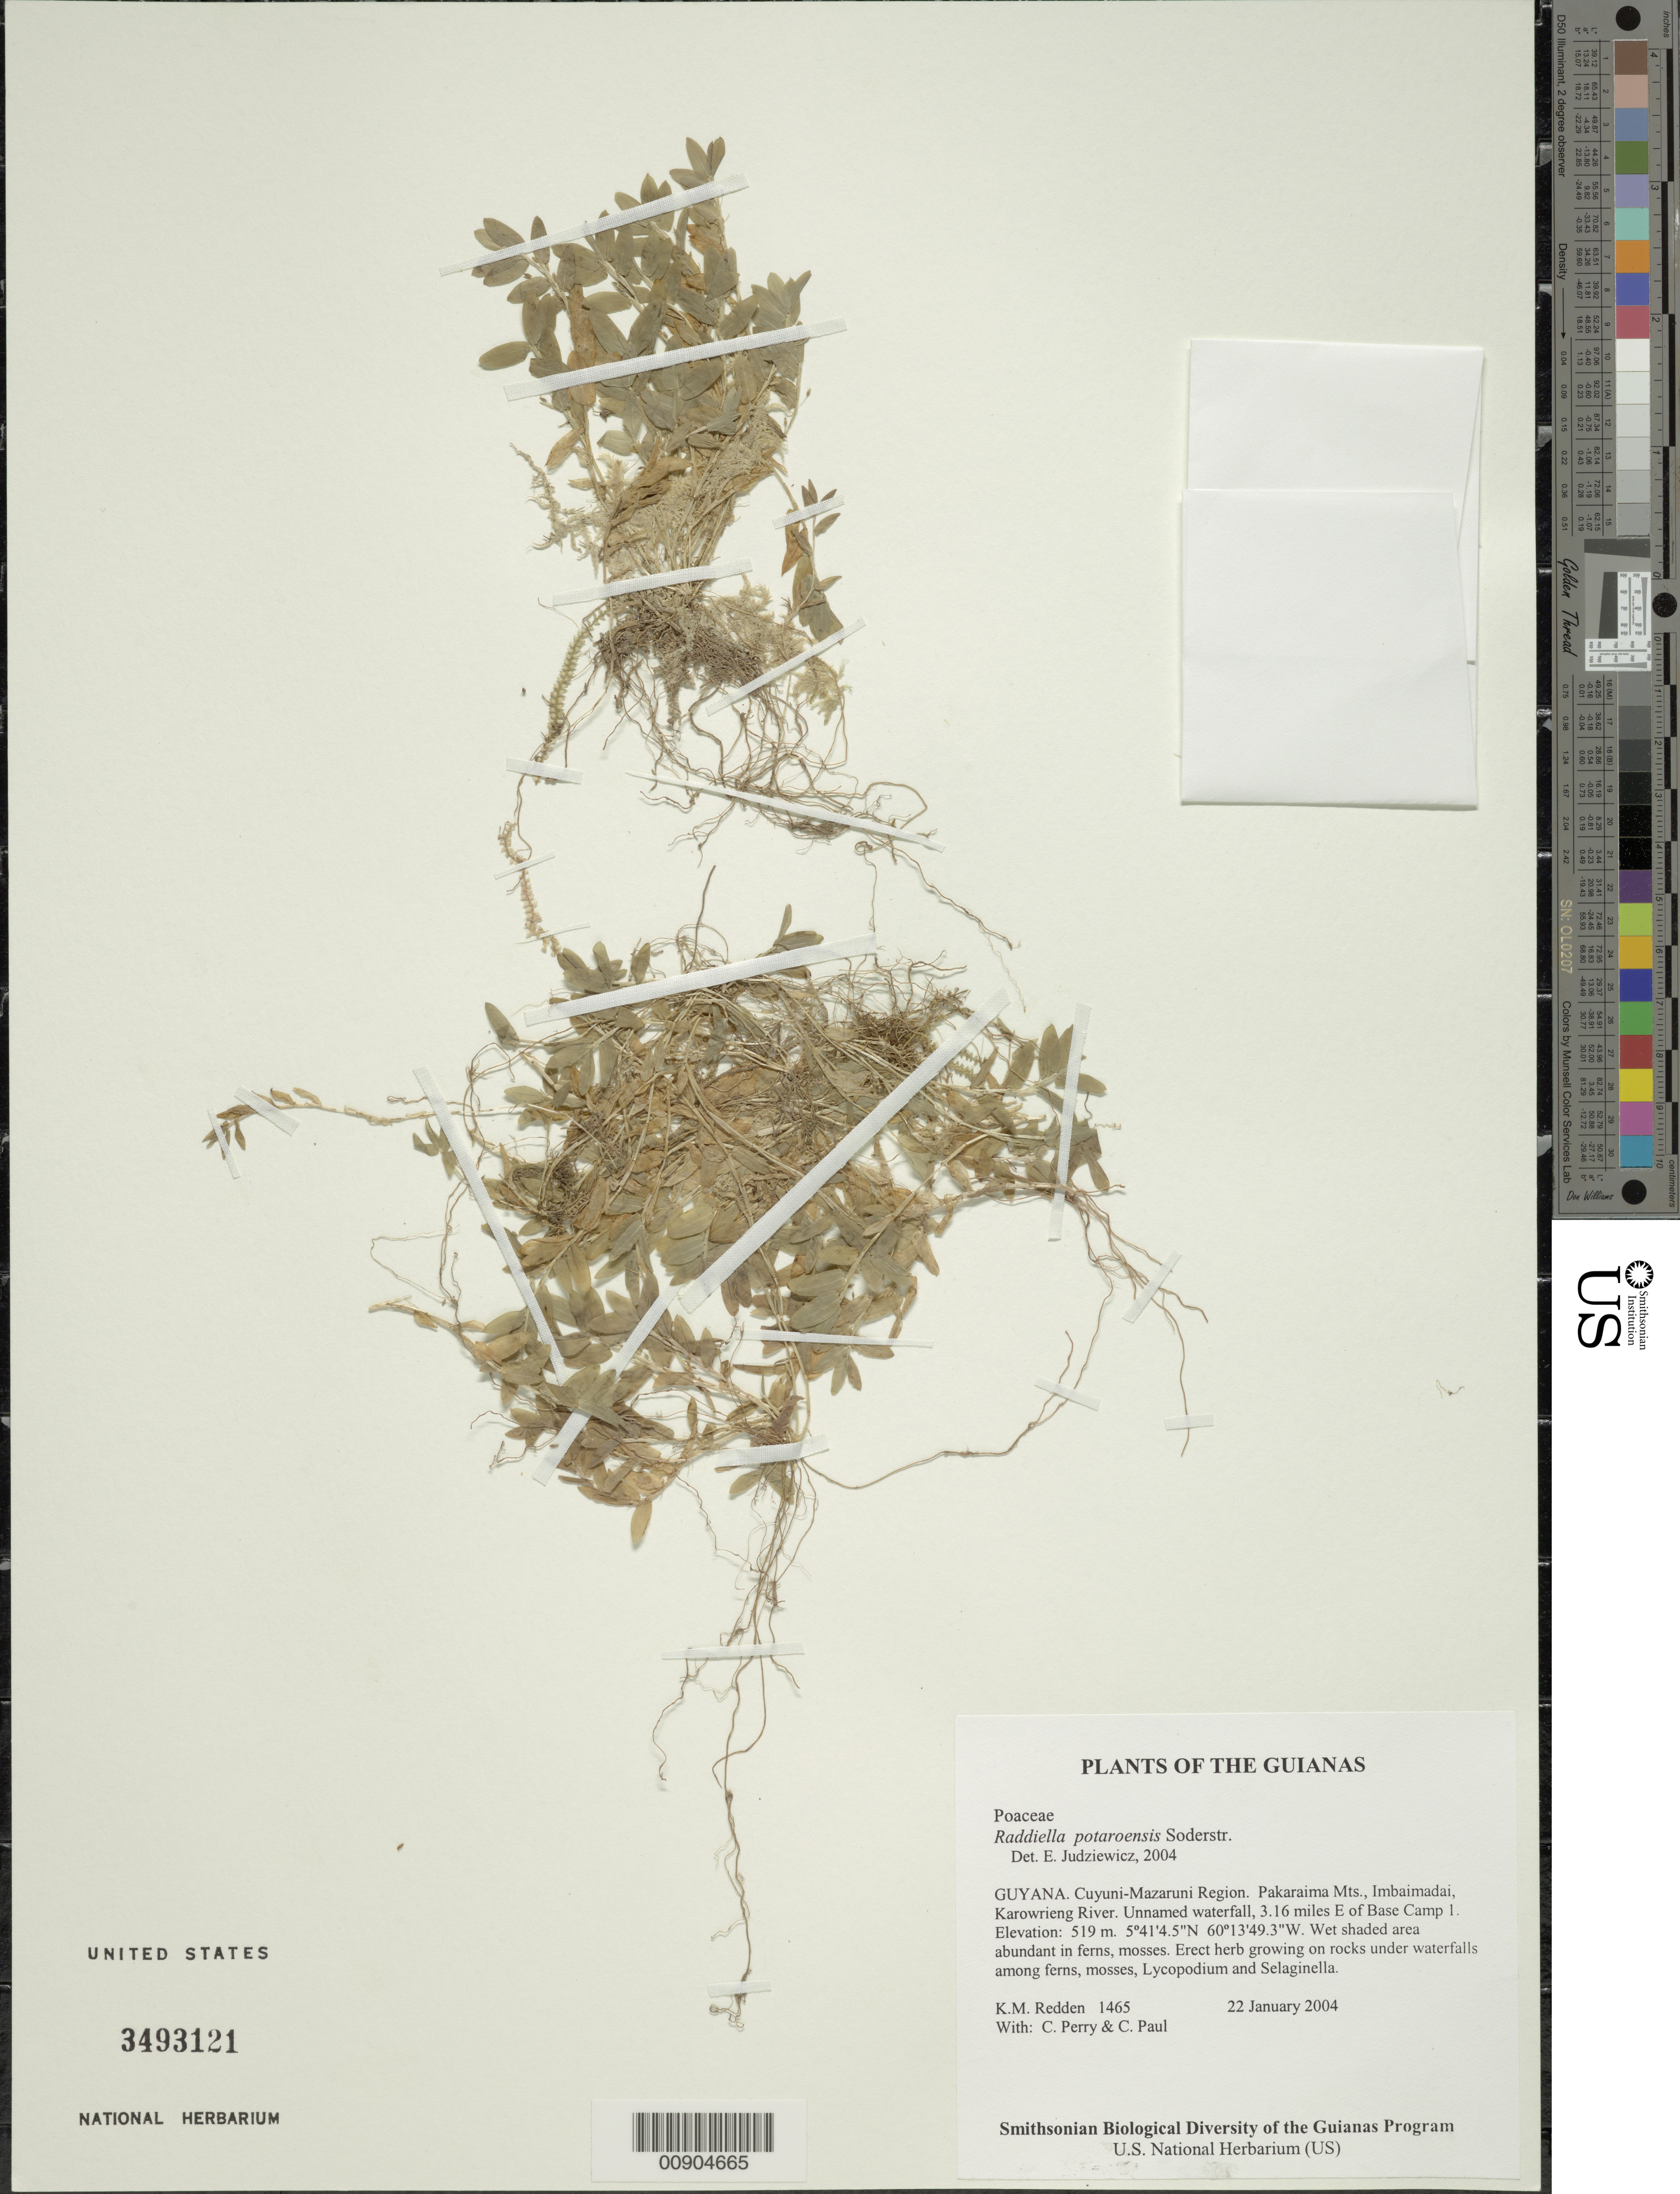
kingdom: Plantae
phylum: Tracheophyta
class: Liliopsida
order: Poales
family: Poaceae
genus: Raddiella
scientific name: Raddiella potaroensis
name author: Soderstr.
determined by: Judziewicz, E. J.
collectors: K. M. Redden, C. Perry & C. Paul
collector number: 1465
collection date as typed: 22 January 2004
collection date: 2004-01-22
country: Guyana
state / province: Cuyuni-Mazaruni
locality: Pakaraima Mts., Imbaimadai, Karowrieng River. Unnamed waterfall, 3.16 miles E of Base Camp 1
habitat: Wet shaded area abundant in ferns, mosses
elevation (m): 519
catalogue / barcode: US 3493121